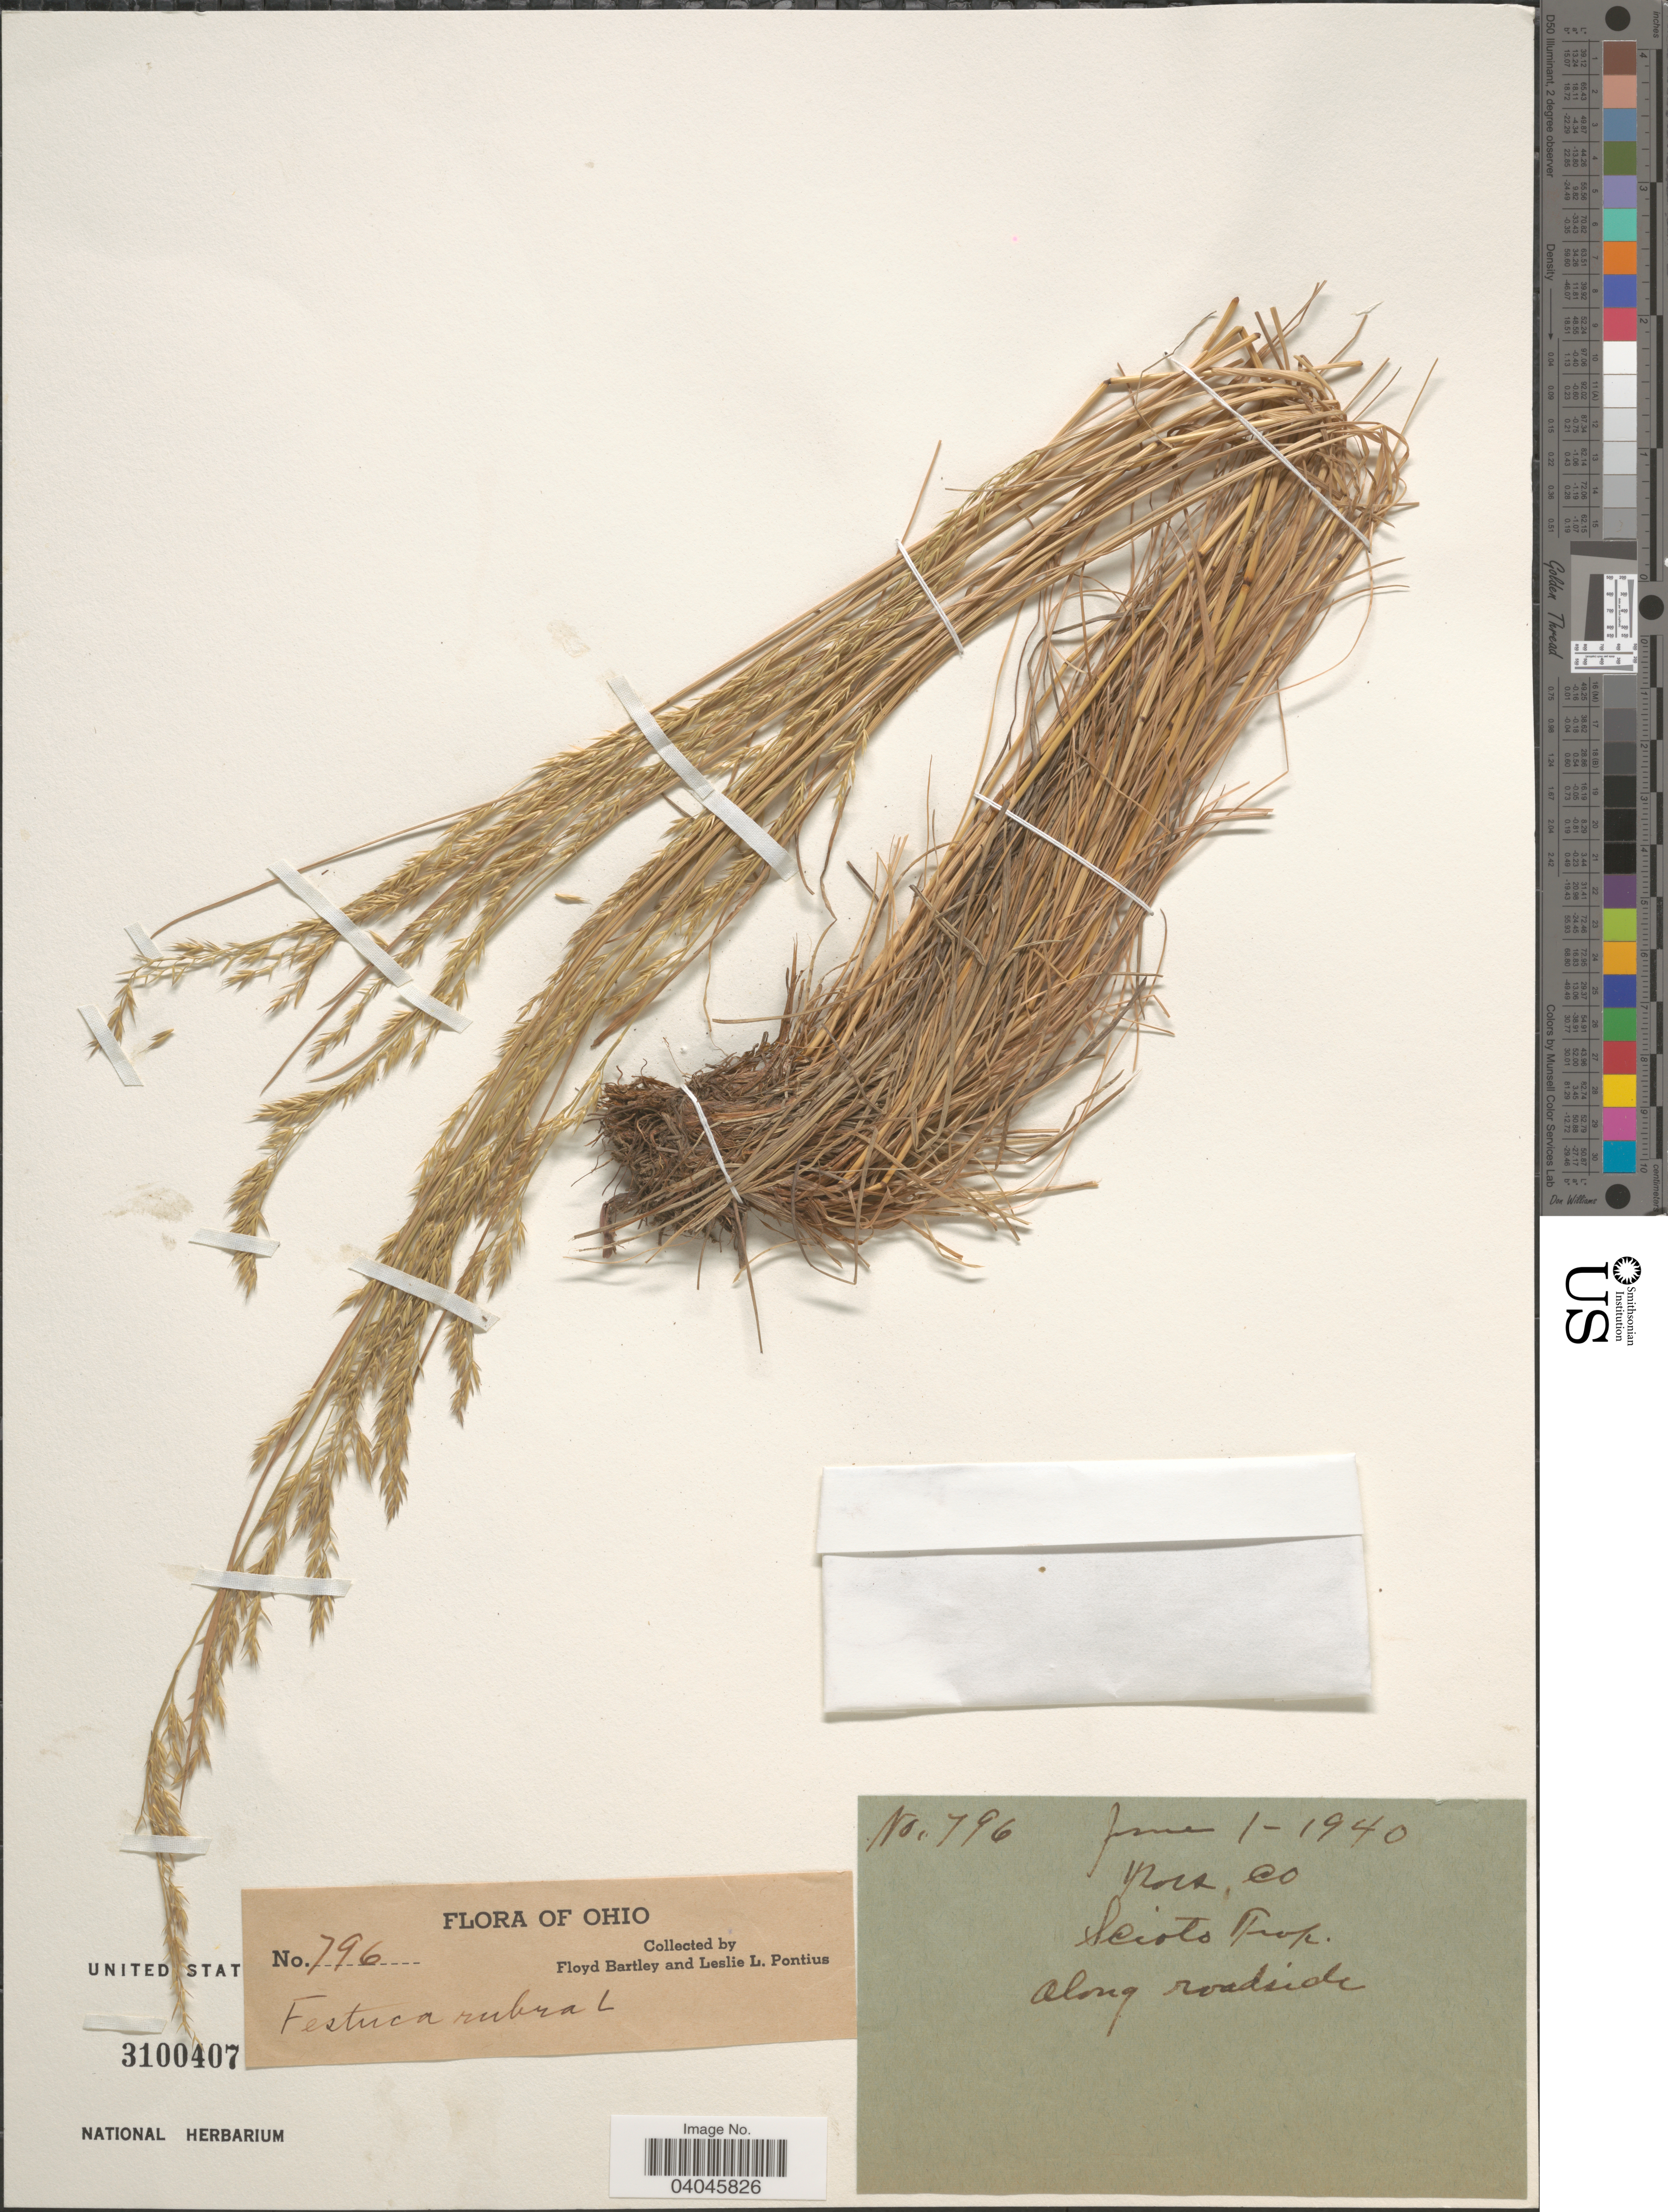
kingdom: Plantae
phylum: Tracheophyta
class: Liliopsida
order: Poales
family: Poaceae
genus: Festuca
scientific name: Festuca rubra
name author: L.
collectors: F. Bartley & L. Pontius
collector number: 796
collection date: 1940-06-01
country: United States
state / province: Ohio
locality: Scioto Twp. Along roadside.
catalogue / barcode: US 3100407